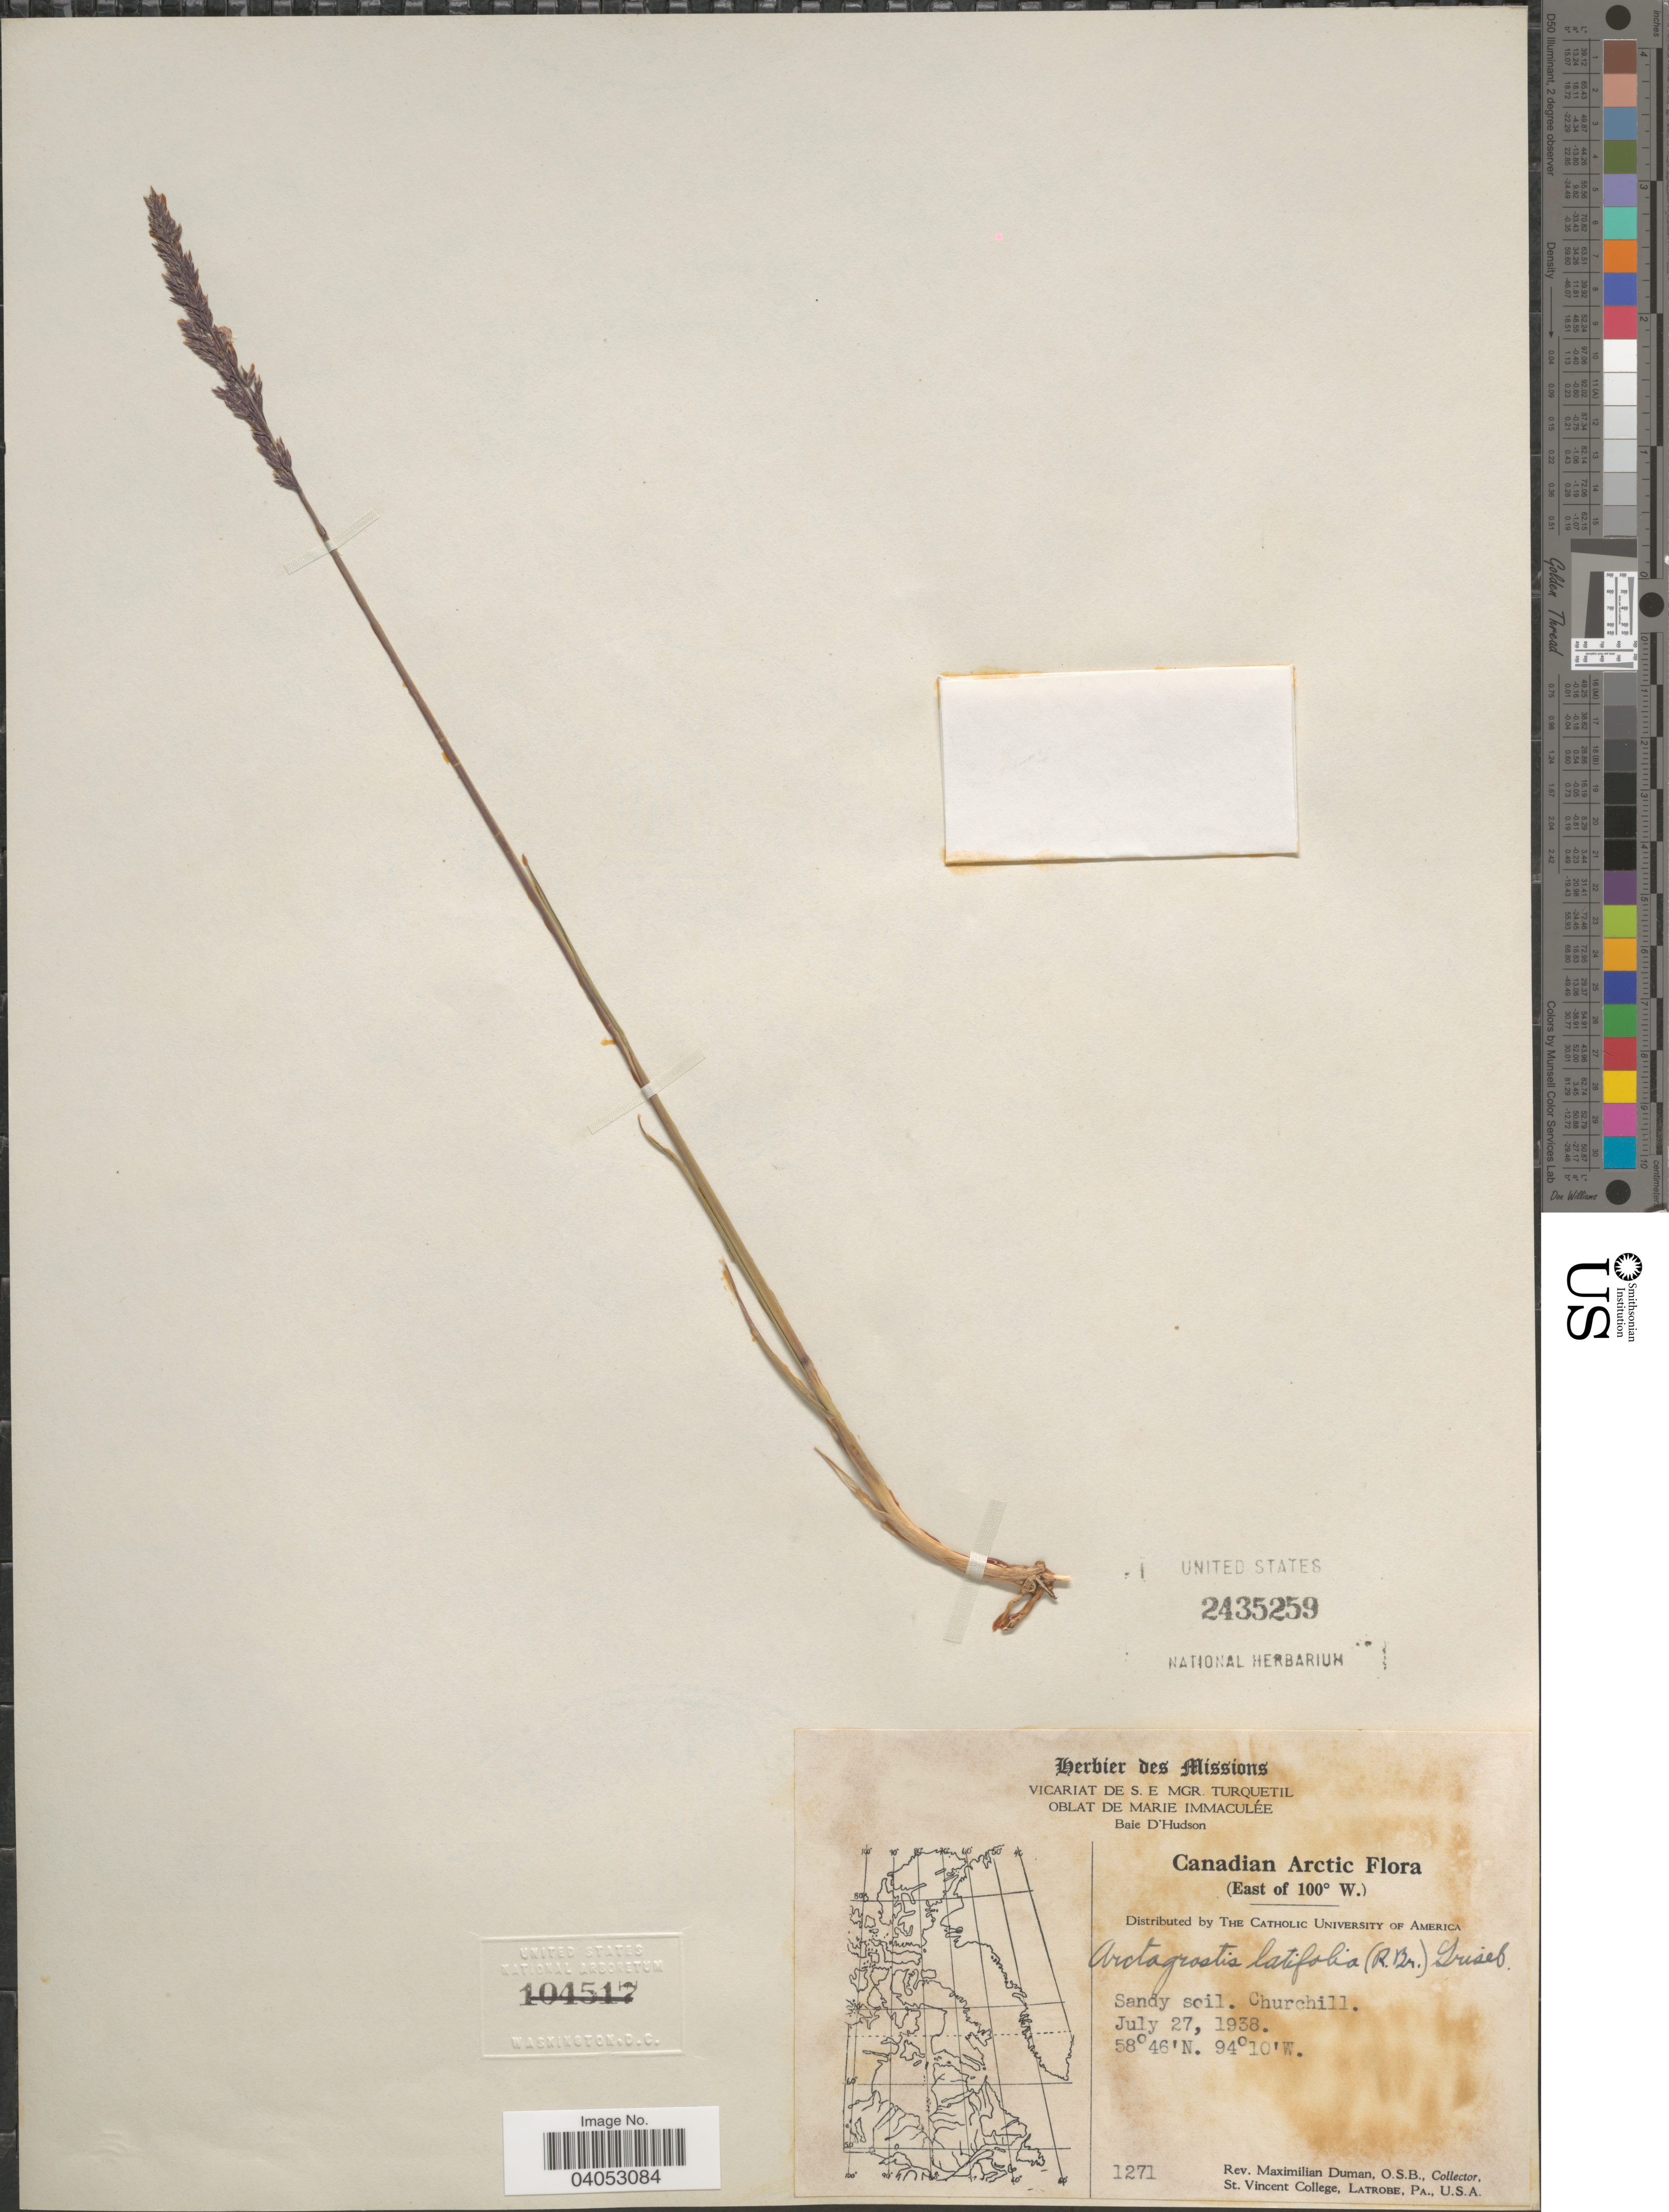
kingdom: Plantae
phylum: Tracheophyta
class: Liliopsida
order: Poales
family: Poaceae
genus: Arctagrostis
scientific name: Arctagrostis latifolia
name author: (R. Br.) Griseb.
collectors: M. Duman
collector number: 1271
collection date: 1938-07-27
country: Canada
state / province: Manitoba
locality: Canadian Arctic (East of 100º W.). Churchill.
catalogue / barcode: US 2435259